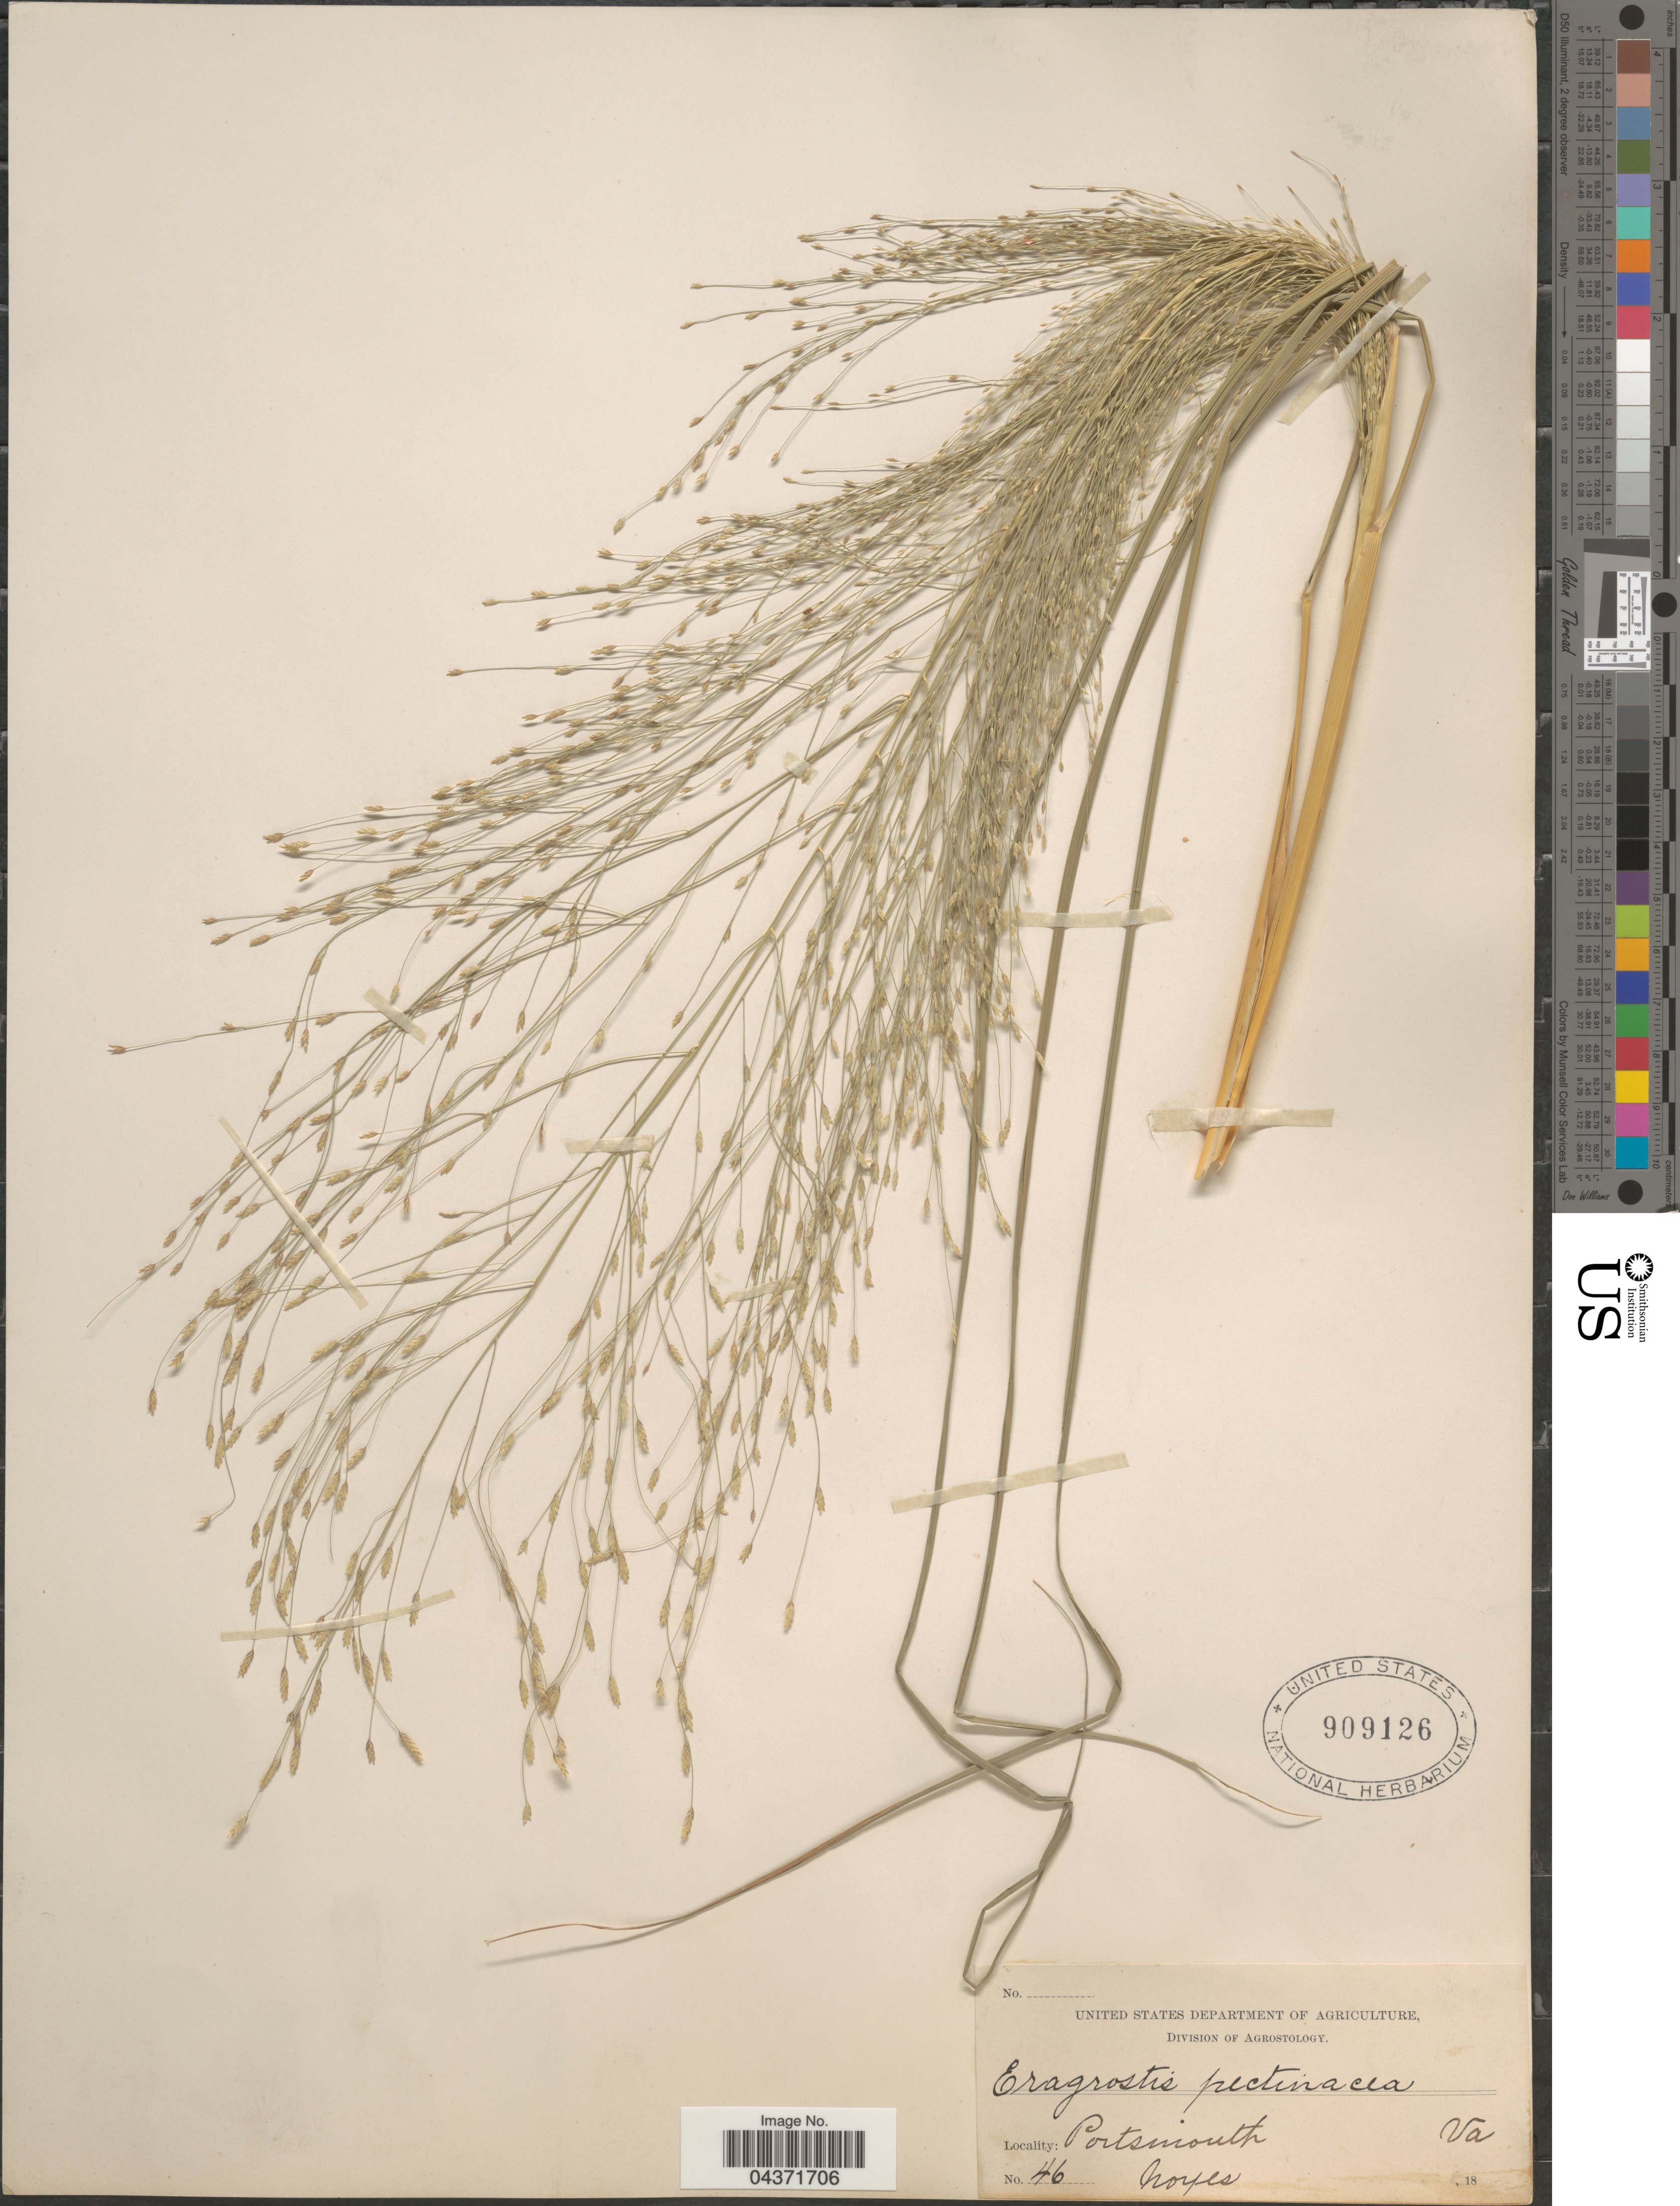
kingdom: Plantae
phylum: Tracheophyta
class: Liliopsida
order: Poales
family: Poaceae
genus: Eragrostis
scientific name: Eragrostis spectabilis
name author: (Pursh) Steud.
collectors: Noyes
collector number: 46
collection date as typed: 18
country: United States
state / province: Virginia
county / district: City of Portsmouth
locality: Portsmouth.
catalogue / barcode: US 909126